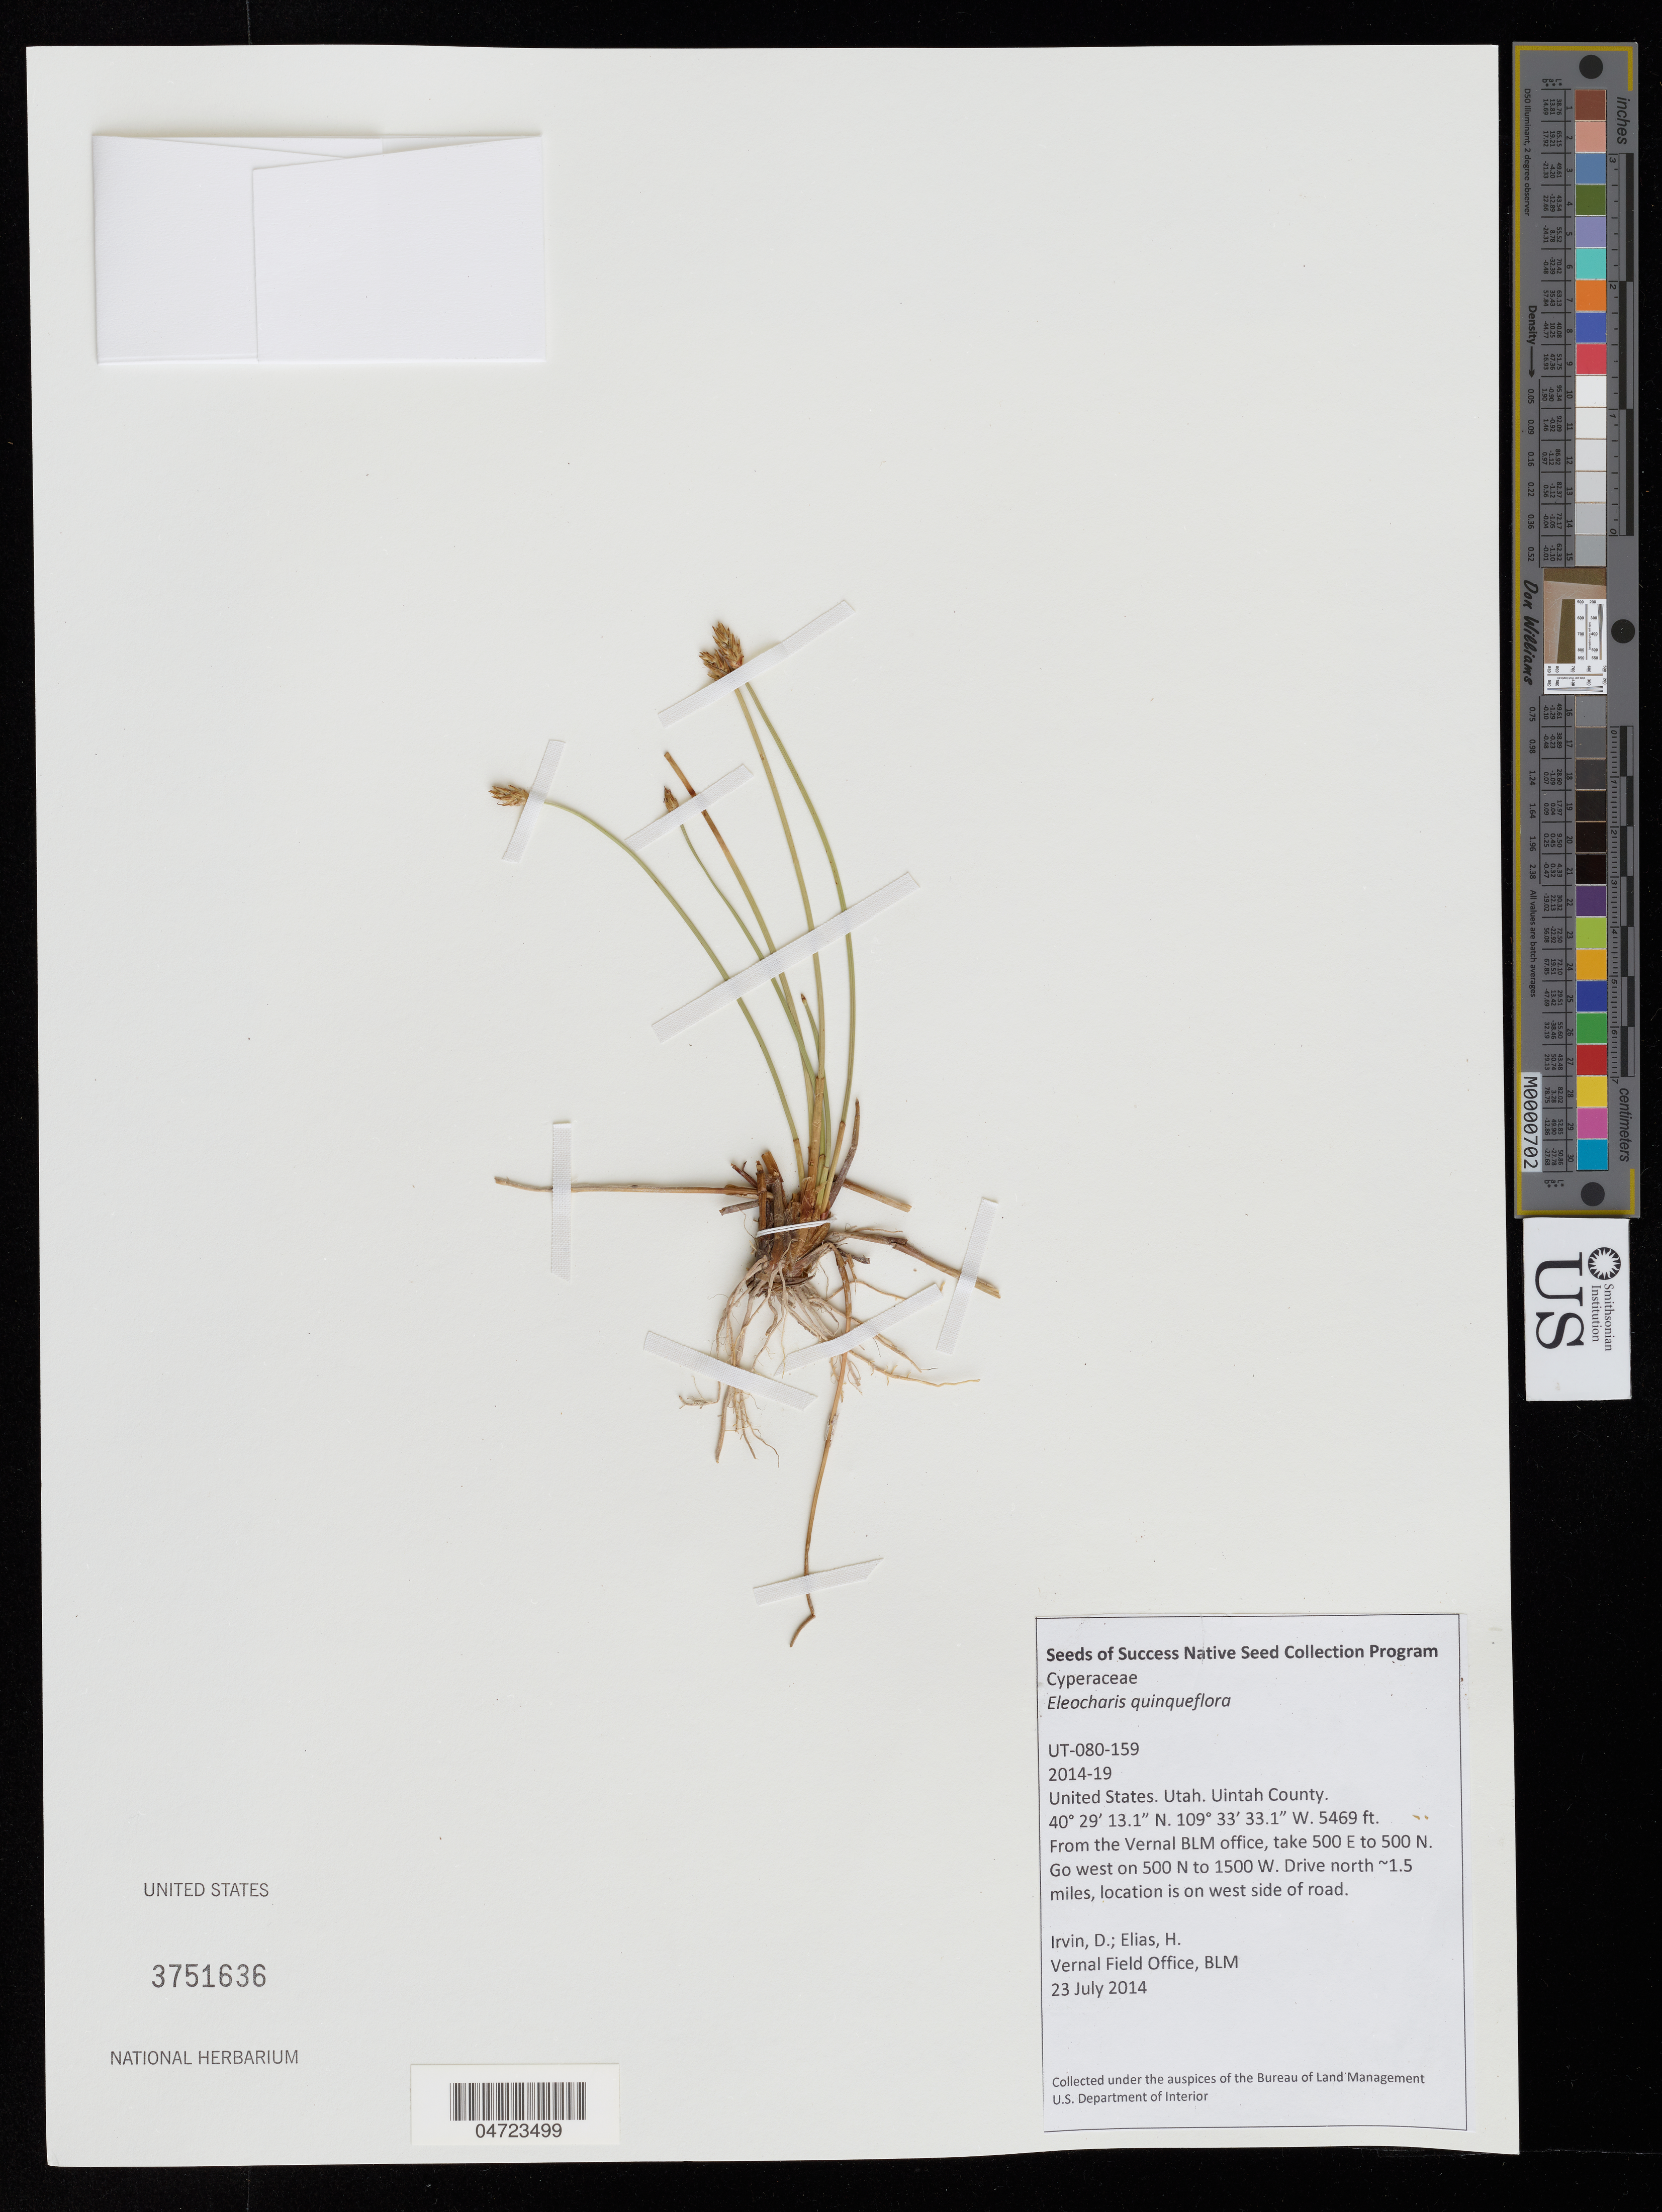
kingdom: Plantae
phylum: Tracheophyta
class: Liliopsida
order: Poales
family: Cyperaceae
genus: Eleocharis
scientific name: Eleocharis quinqueflora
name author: (Hartmann) O. Schwarz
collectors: D. Irvin & H. Elias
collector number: UT-080-159/2014-19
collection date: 2014-07-23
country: United States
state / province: Utah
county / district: Uintah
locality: Uintah County. From the Vernal BLM office, take 500 E to 500 N. Go west on 500 N to 1500 W. Drive north ~1.5 miles, location is on west side of road.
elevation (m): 1667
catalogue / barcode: US 3751636